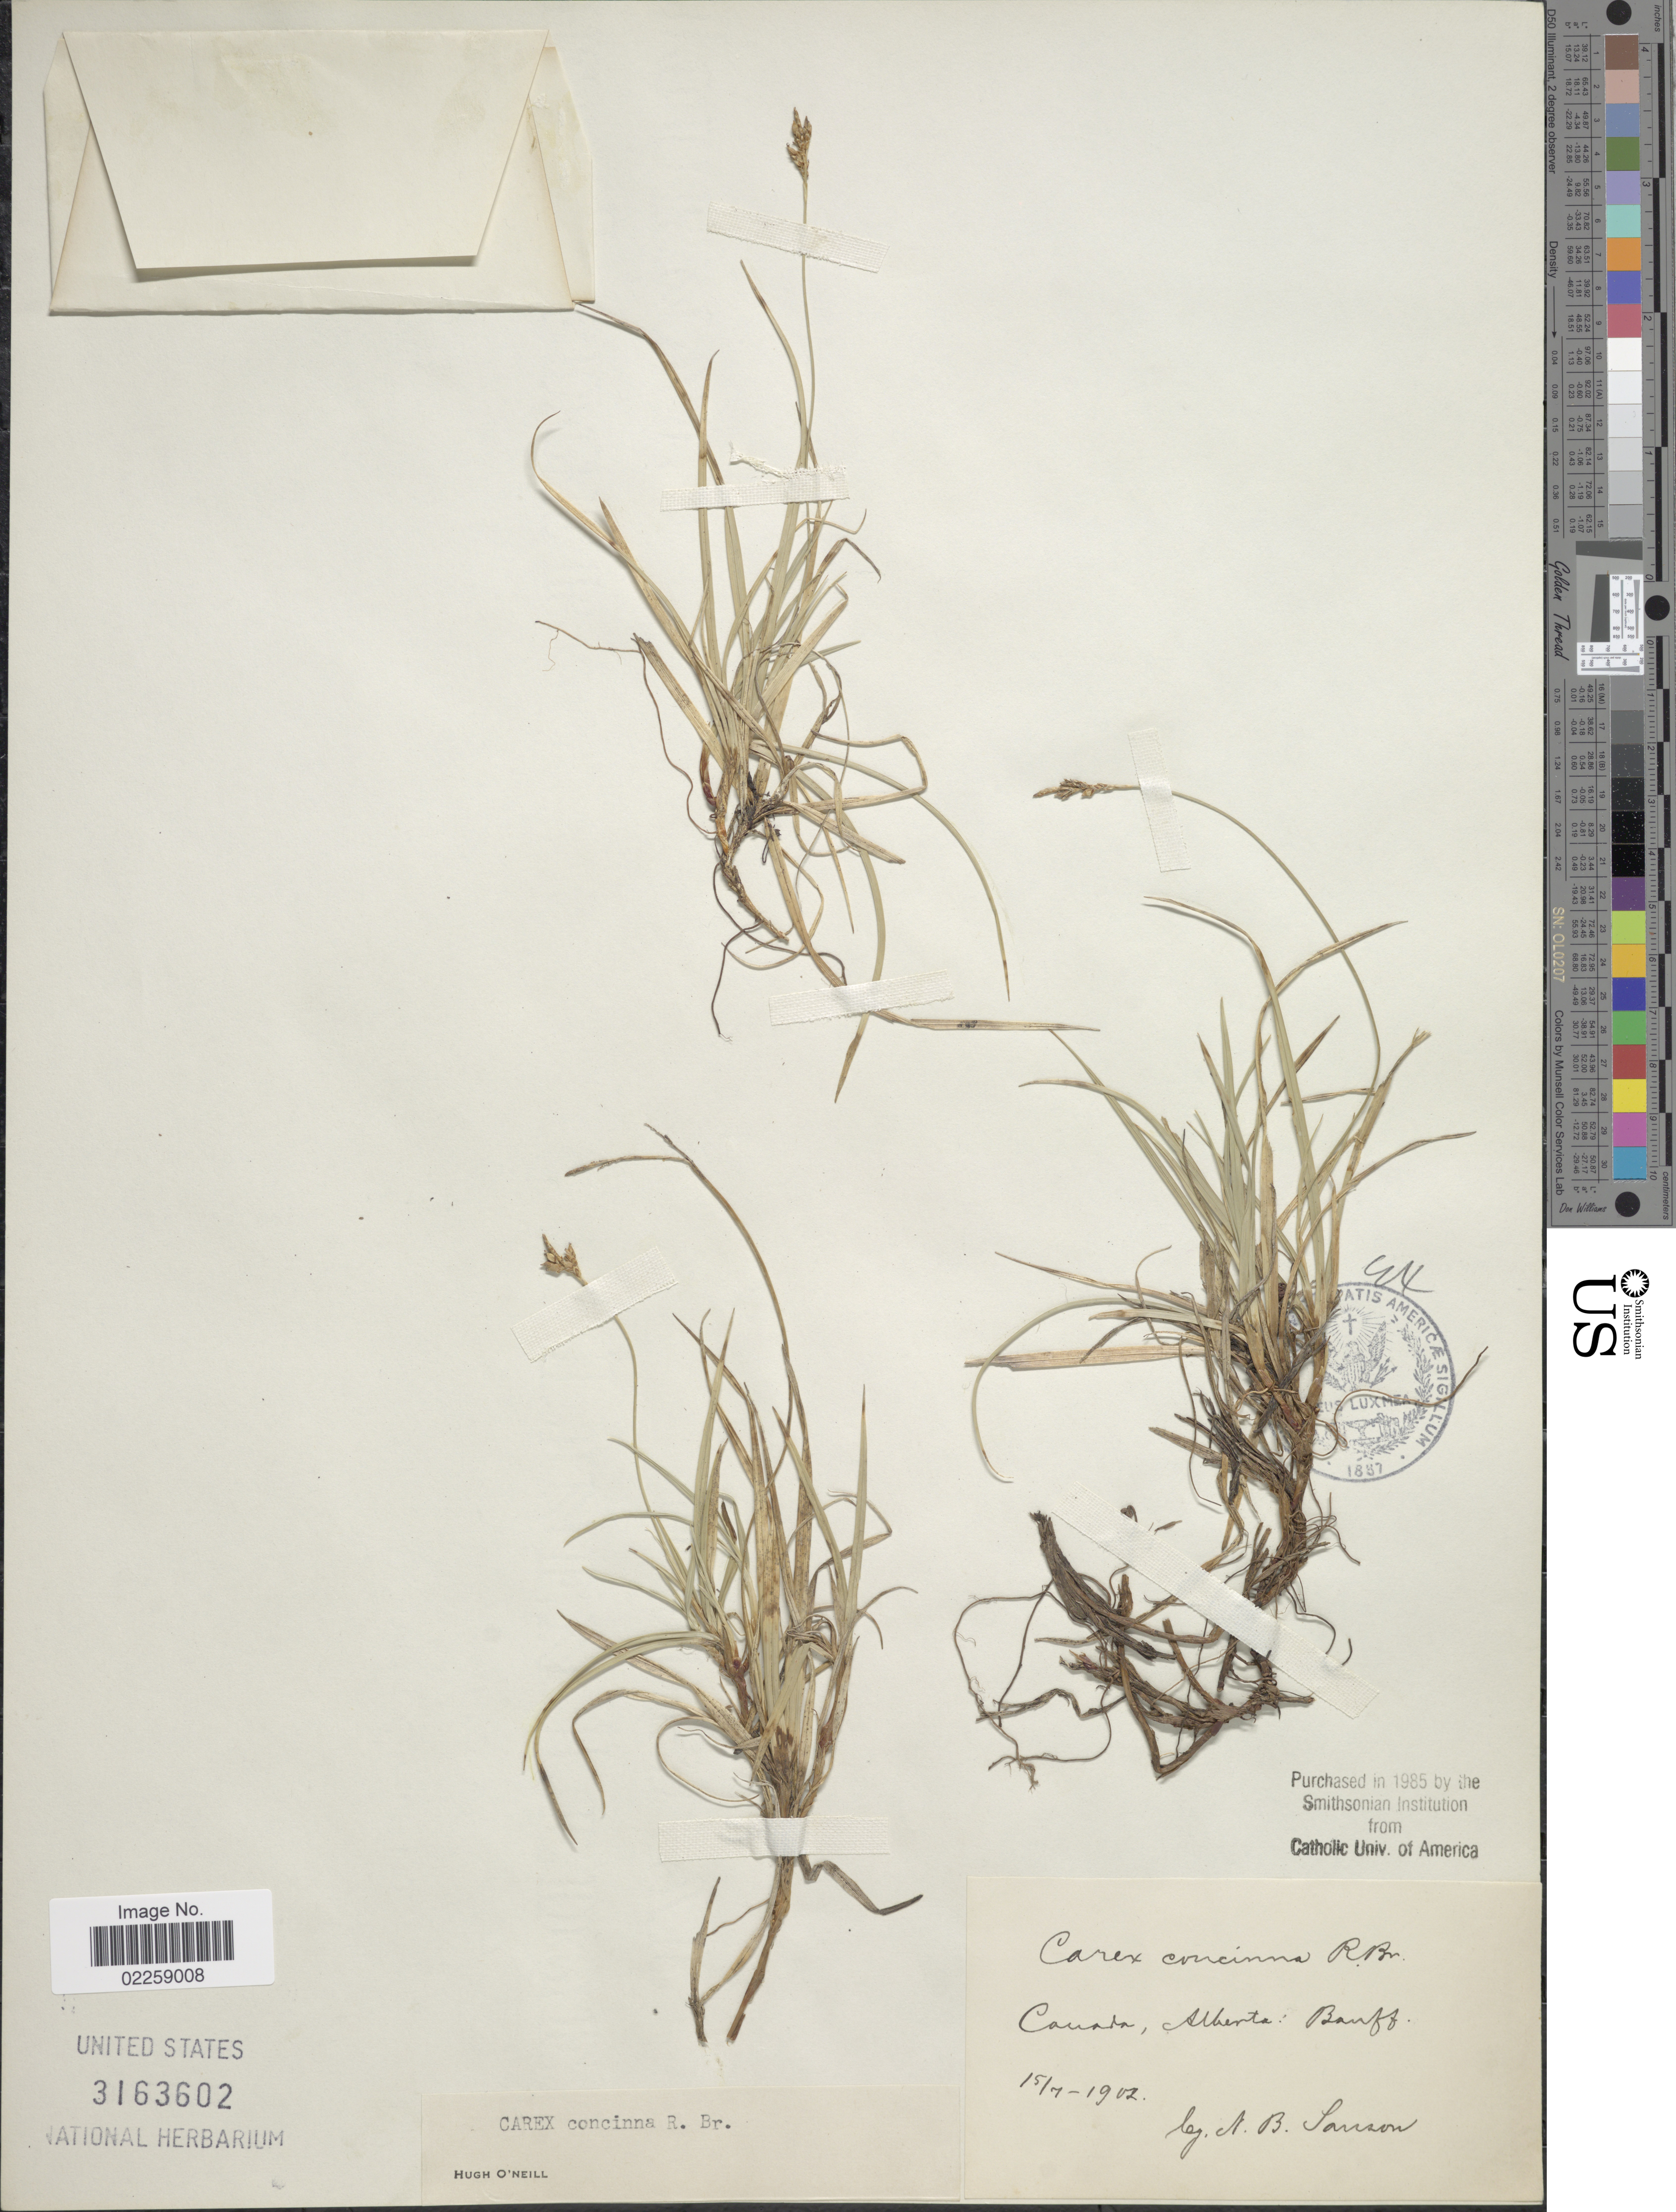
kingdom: Plantae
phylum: Tracheophyta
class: Liliopsida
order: Poales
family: Cyperaceae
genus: Carex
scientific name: Carex concinna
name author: R. Br.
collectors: N. Sanson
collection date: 1902-07-15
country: Canada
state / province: Alberta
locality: Cauata, Banff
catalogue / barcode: US 3163602